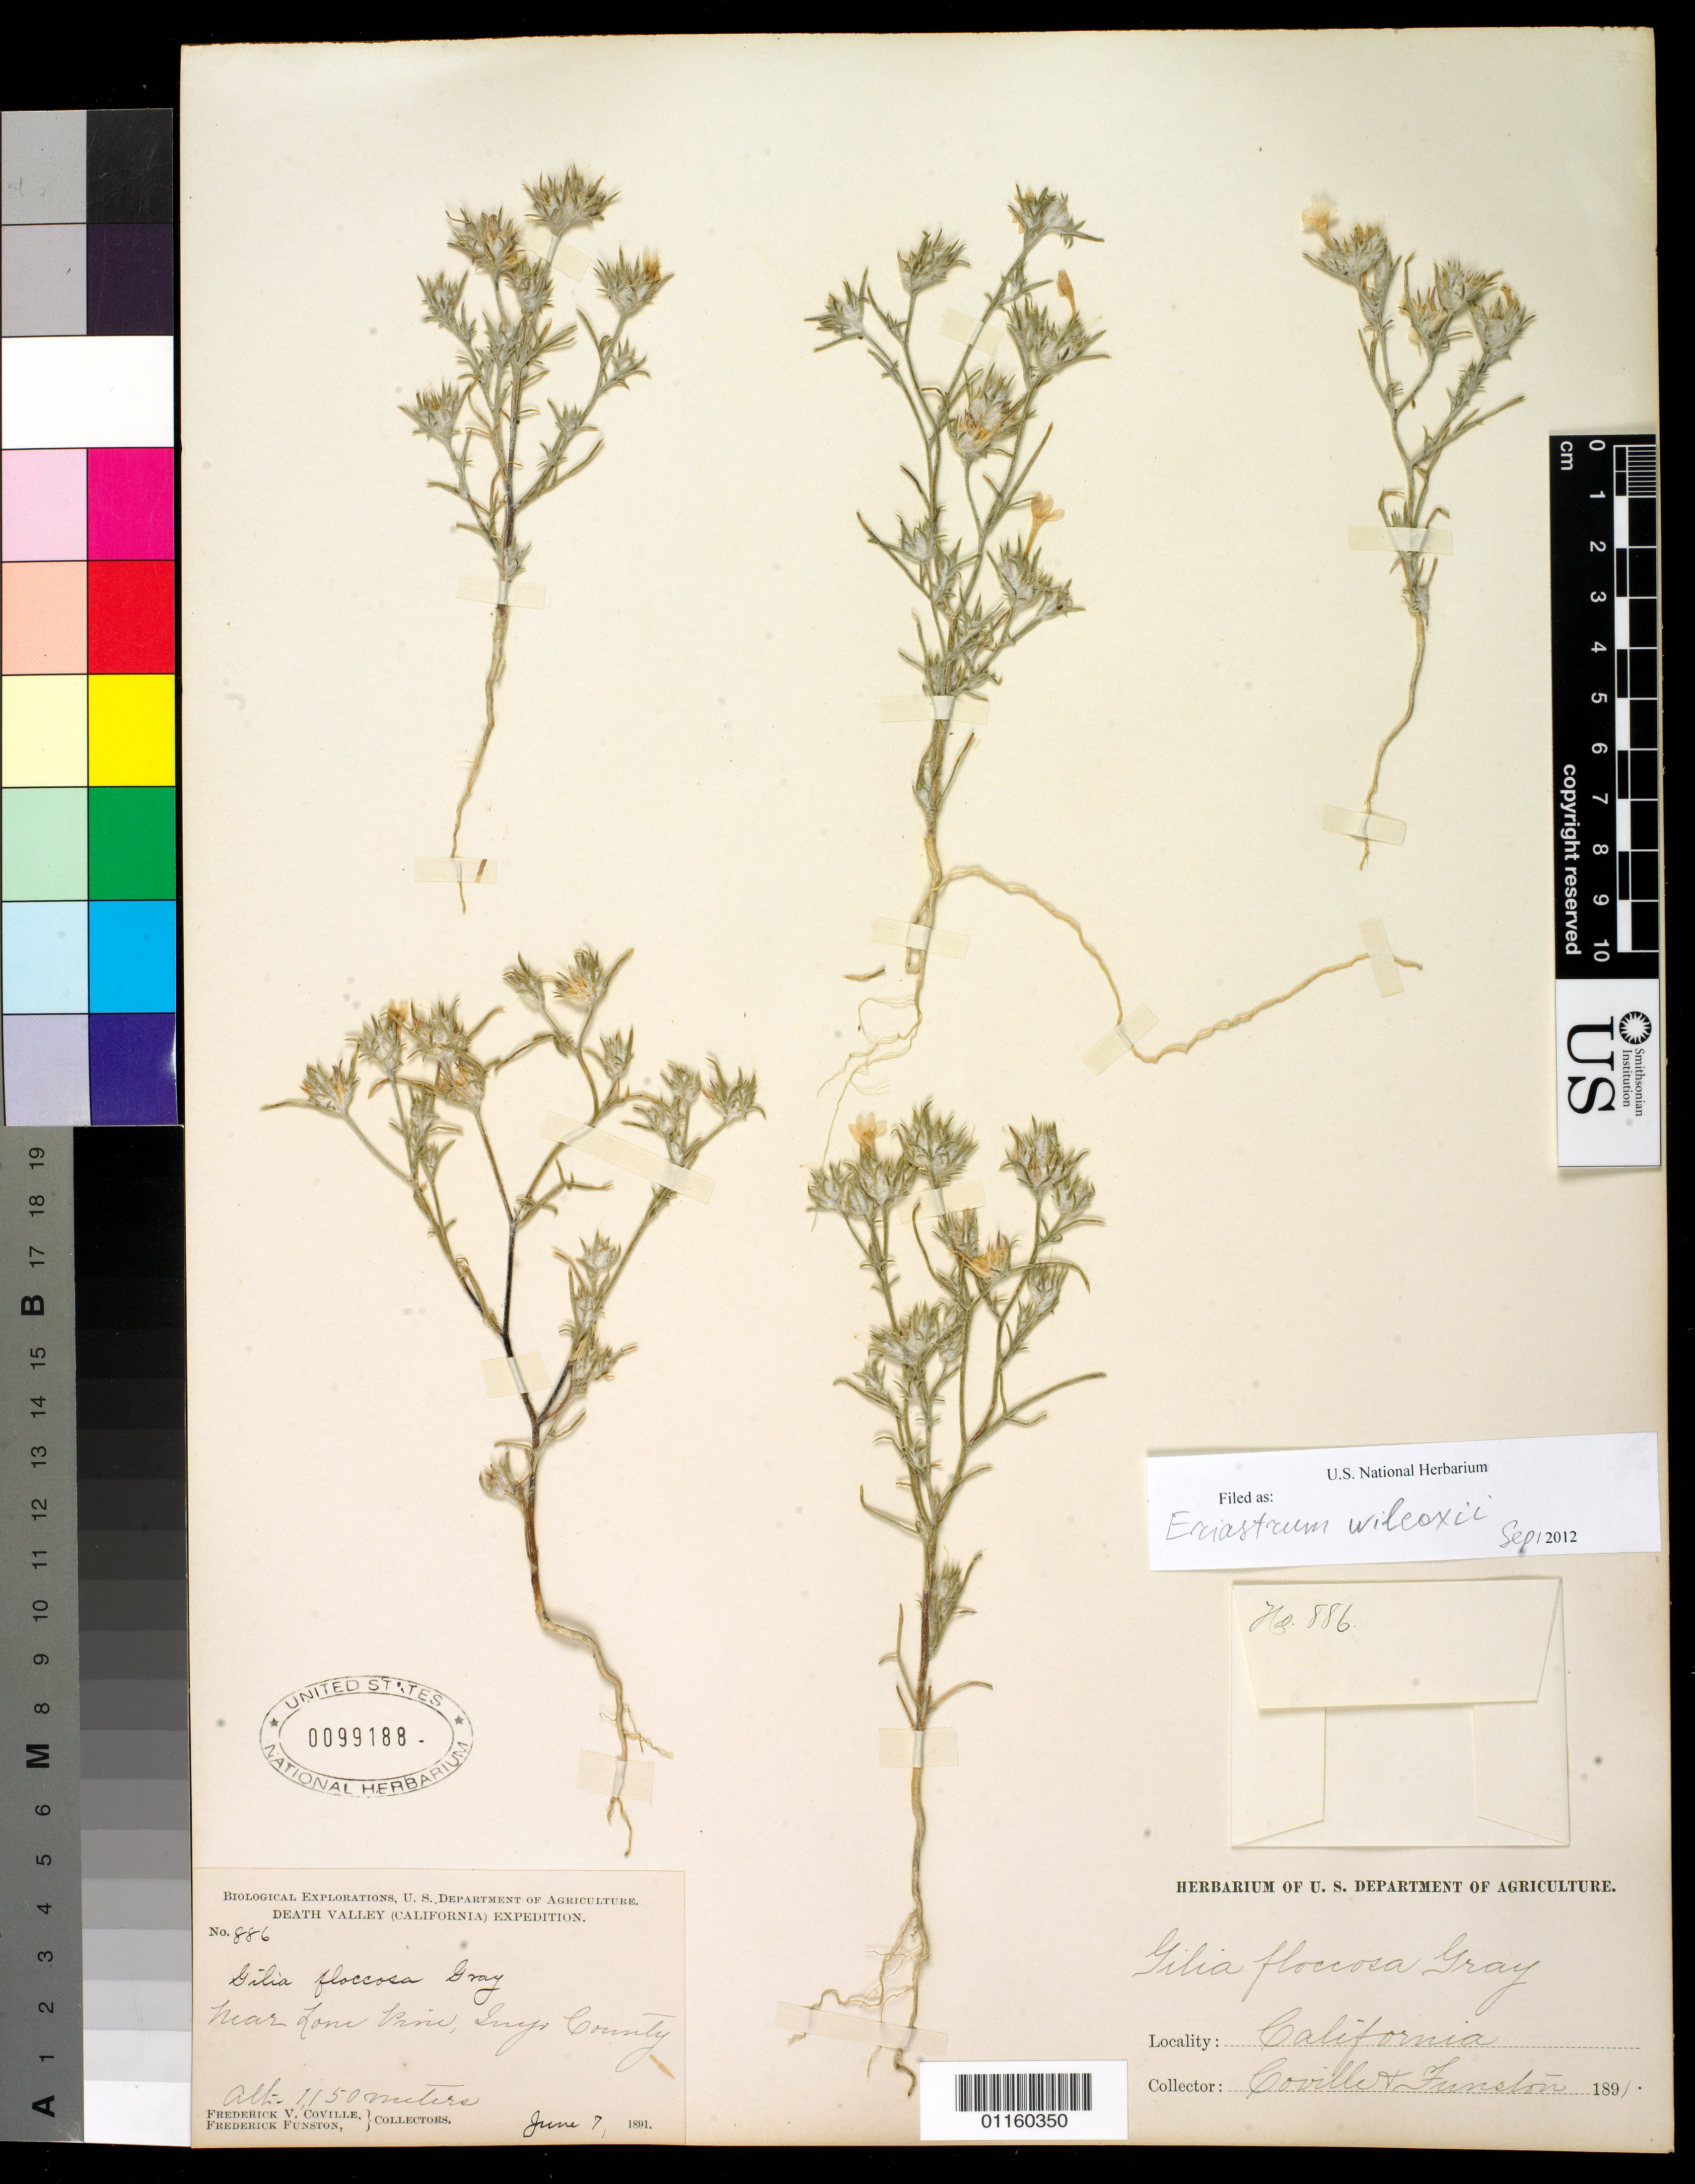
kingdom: Plantae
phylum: Tracheophyta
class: Magnoliopsida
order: Ericales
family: Polemoniaceae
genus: Eriastrum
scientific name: Eriastrum wilcoxii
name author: (A. Nelson) H. Mason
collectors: F. V. Coville & F. Funston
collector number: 886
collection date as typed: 7 Jun 1891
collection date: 1891-06-07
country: United States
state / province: California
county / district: Inyo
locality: near Lone Pine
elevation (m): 1150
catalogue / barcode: US 99188